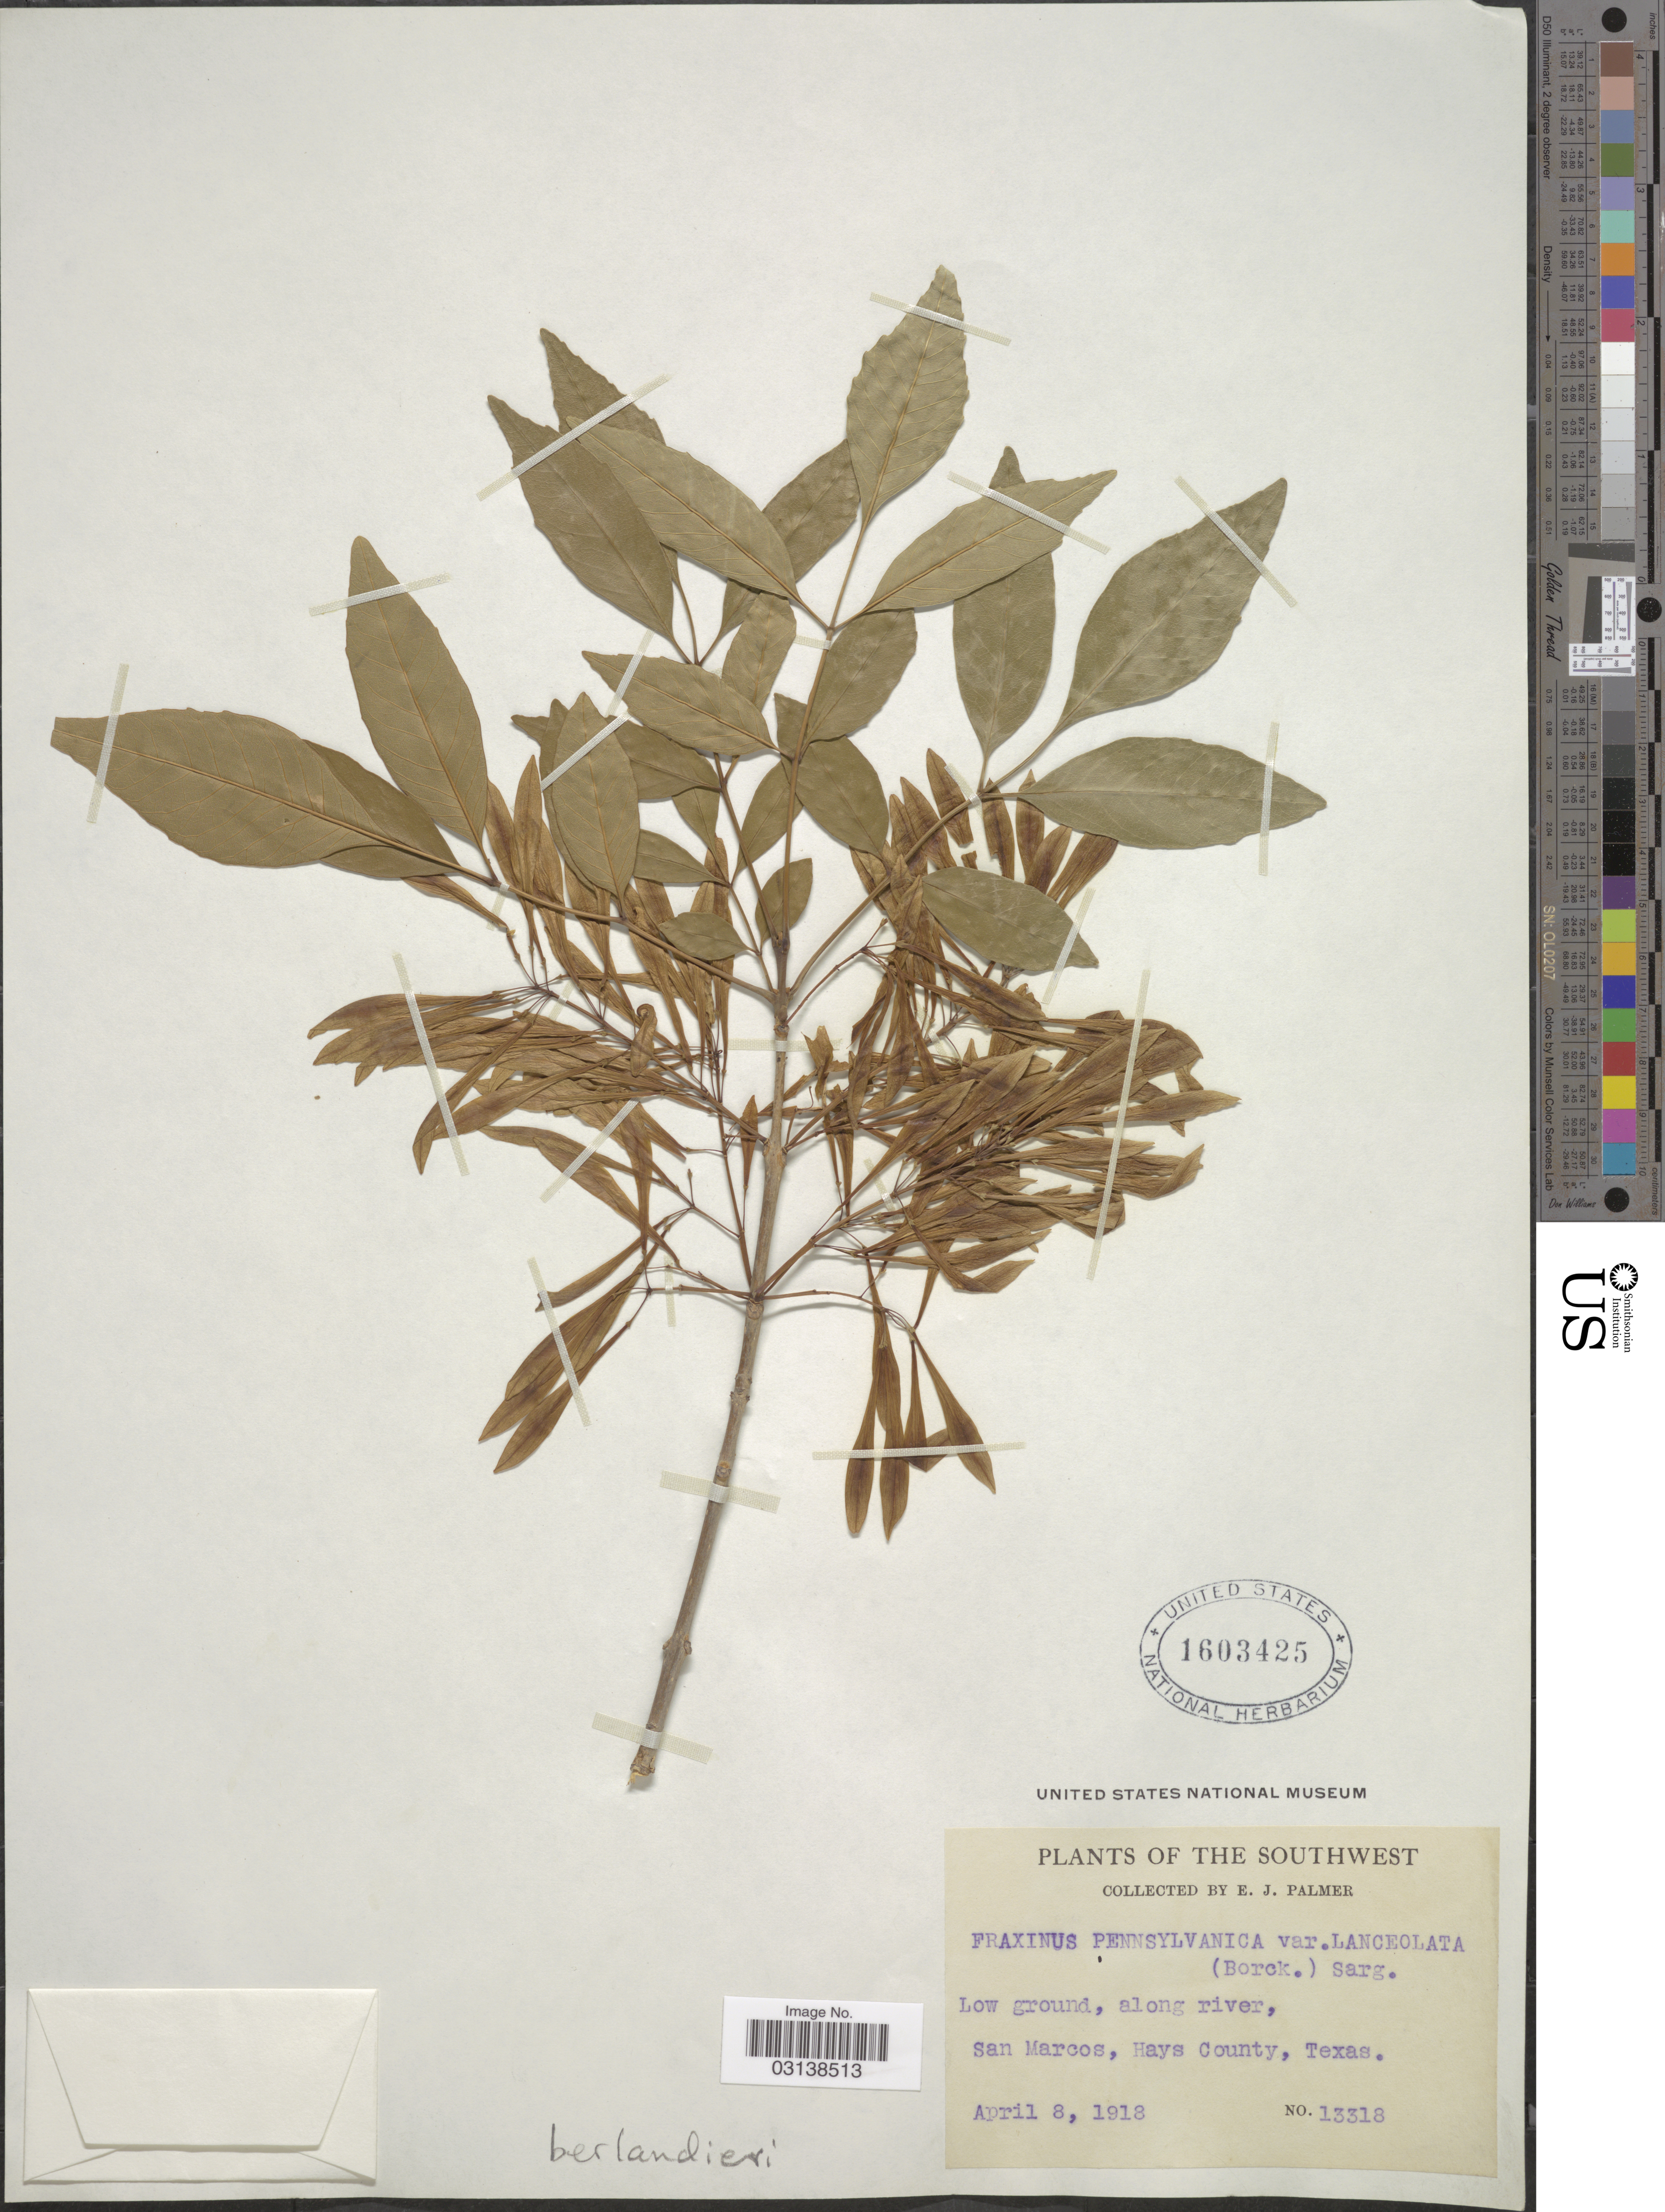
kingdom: Plantae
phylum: Tracheophyta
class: Magnoliopsida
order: Lamiales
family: Oleaceae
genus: Fraxinus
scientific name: Fraxinus berlandieriana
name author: A. DC.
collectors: E. J. Palmer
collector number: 13318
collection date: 1918-04-08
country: United States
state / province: Texas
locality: The Southwest, Low ground, along river, San Marcos, Hays County.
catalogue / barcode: US 1603425